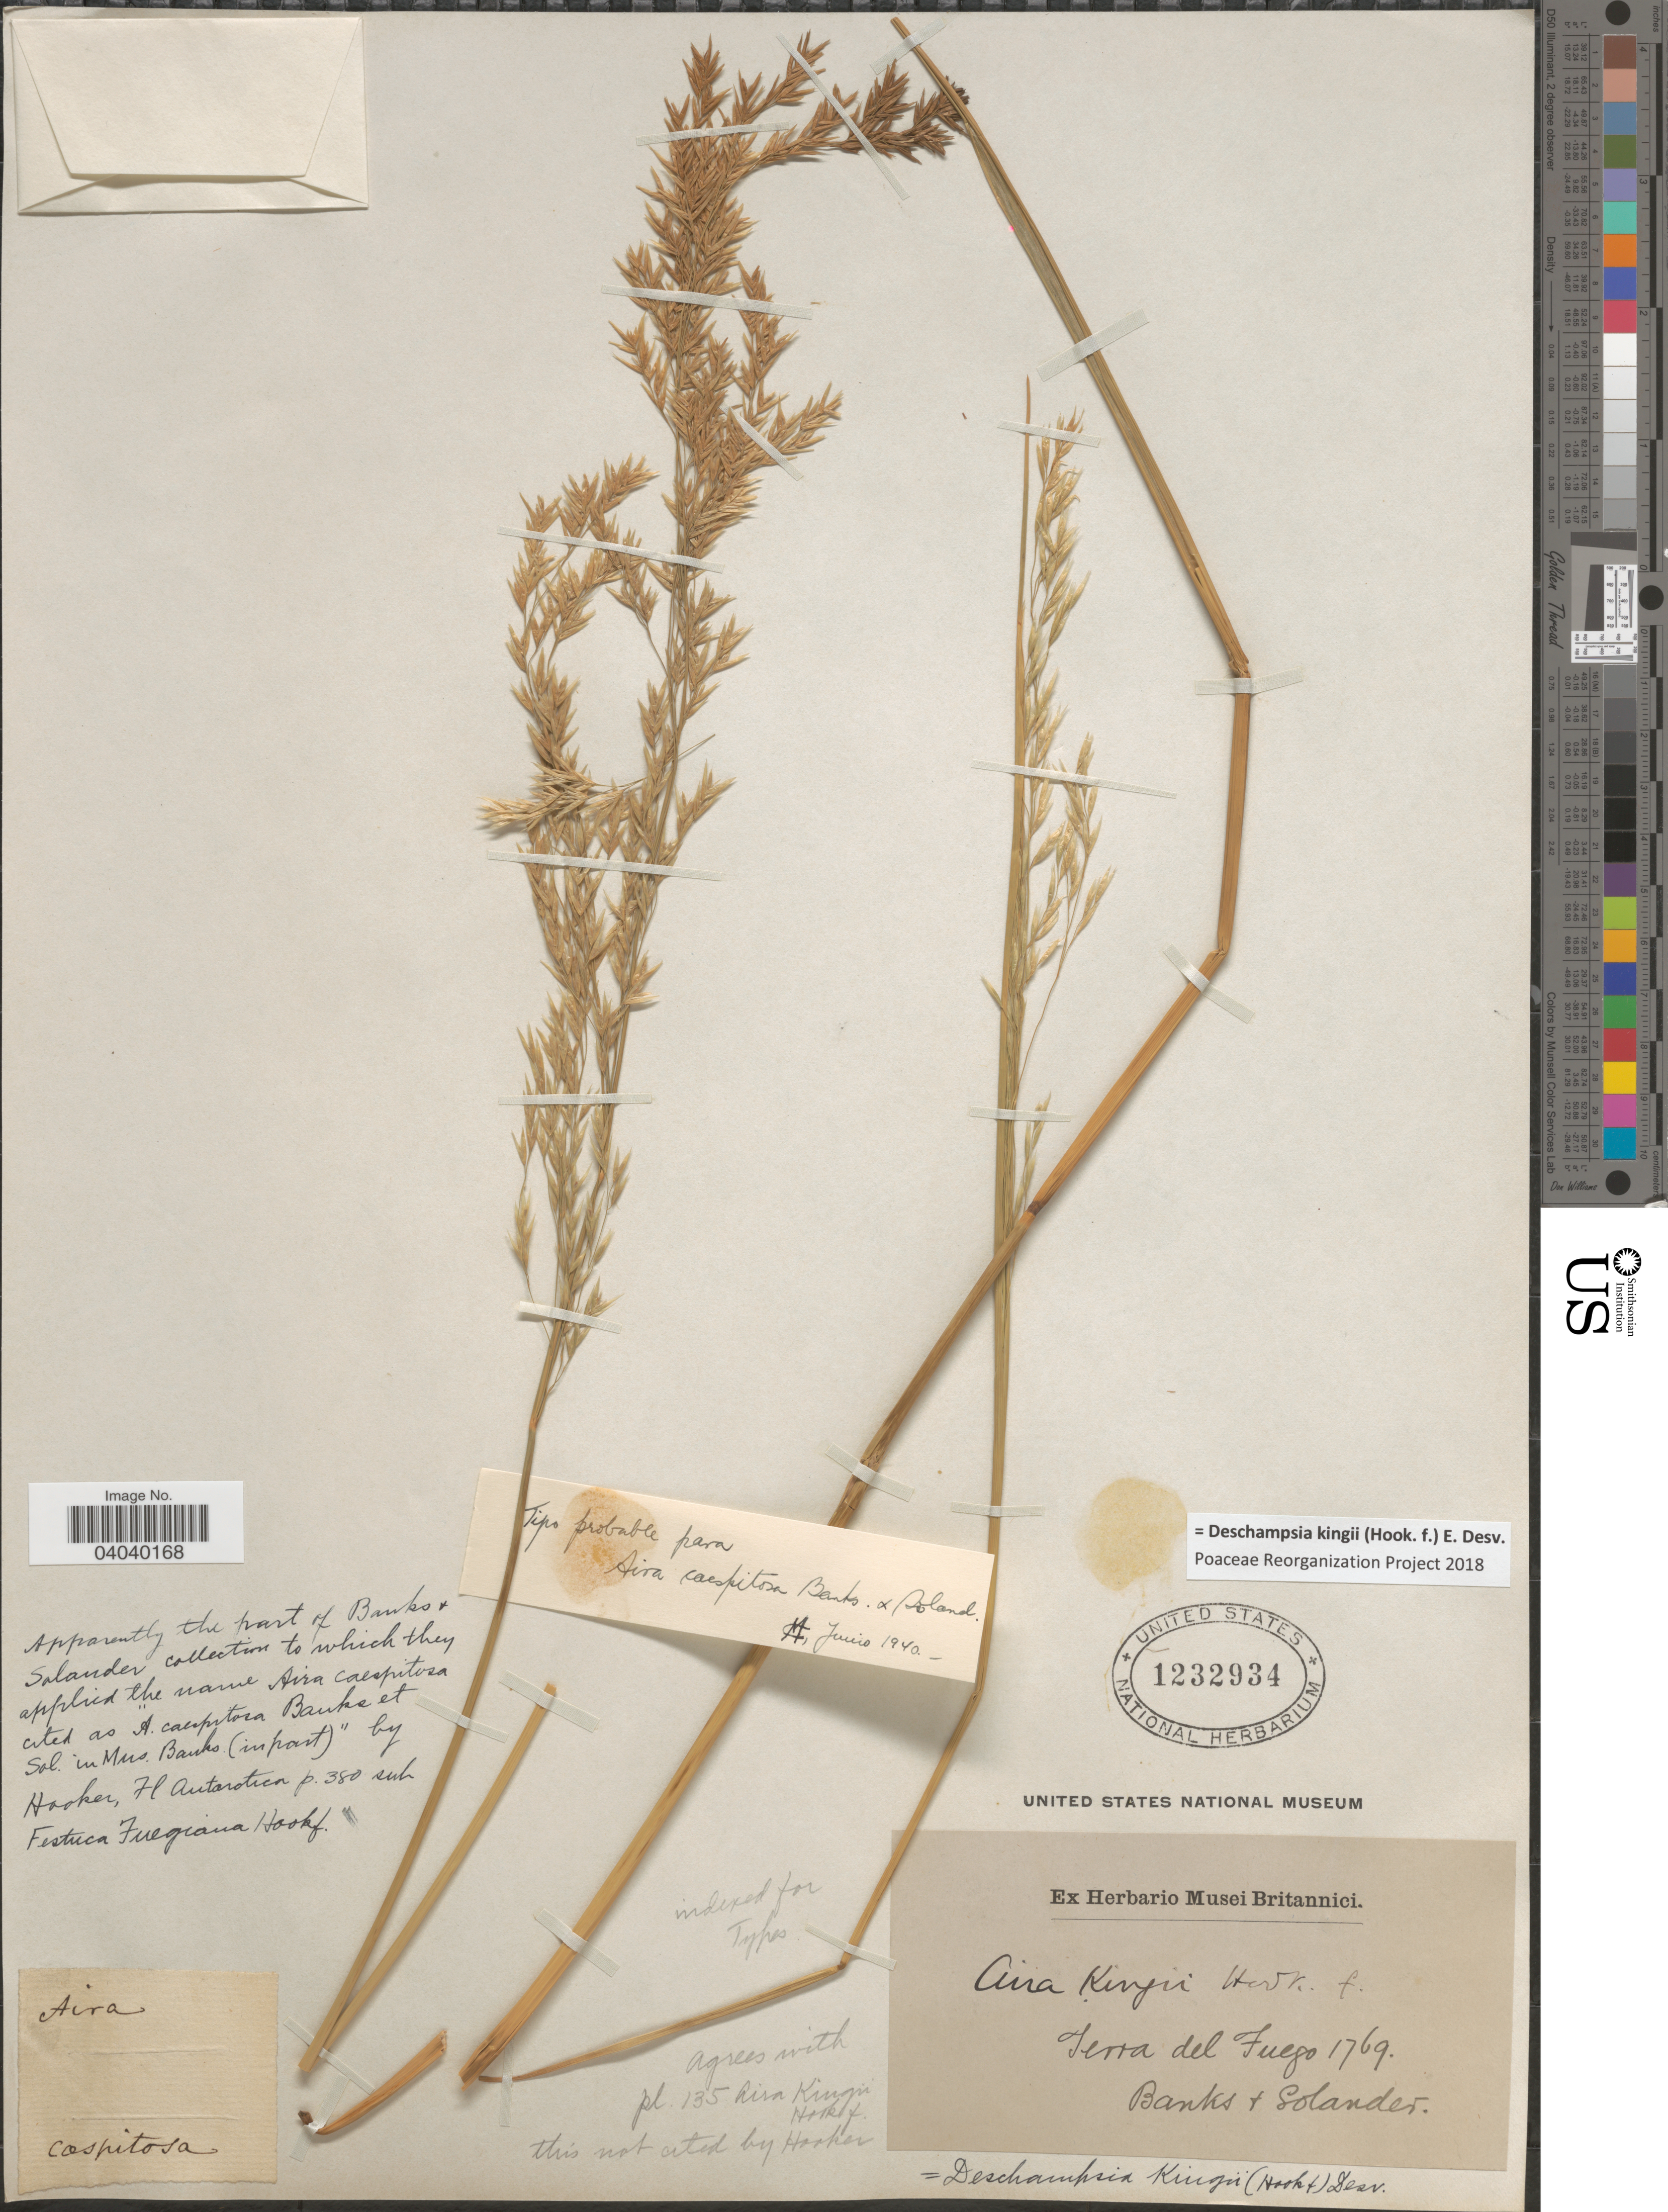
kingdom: Plantae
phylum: Tracheophyta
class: Liliopsida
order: Poales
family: Poaceae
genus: Deschampsia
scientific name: Deschampsia kingii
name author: (Hook. f.) É. Desv.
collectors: -- Banks & -- Solander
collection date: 1769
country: Argentina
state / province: Tierra del Fuego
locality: Terra del Fuego.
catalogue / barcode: US 1232934